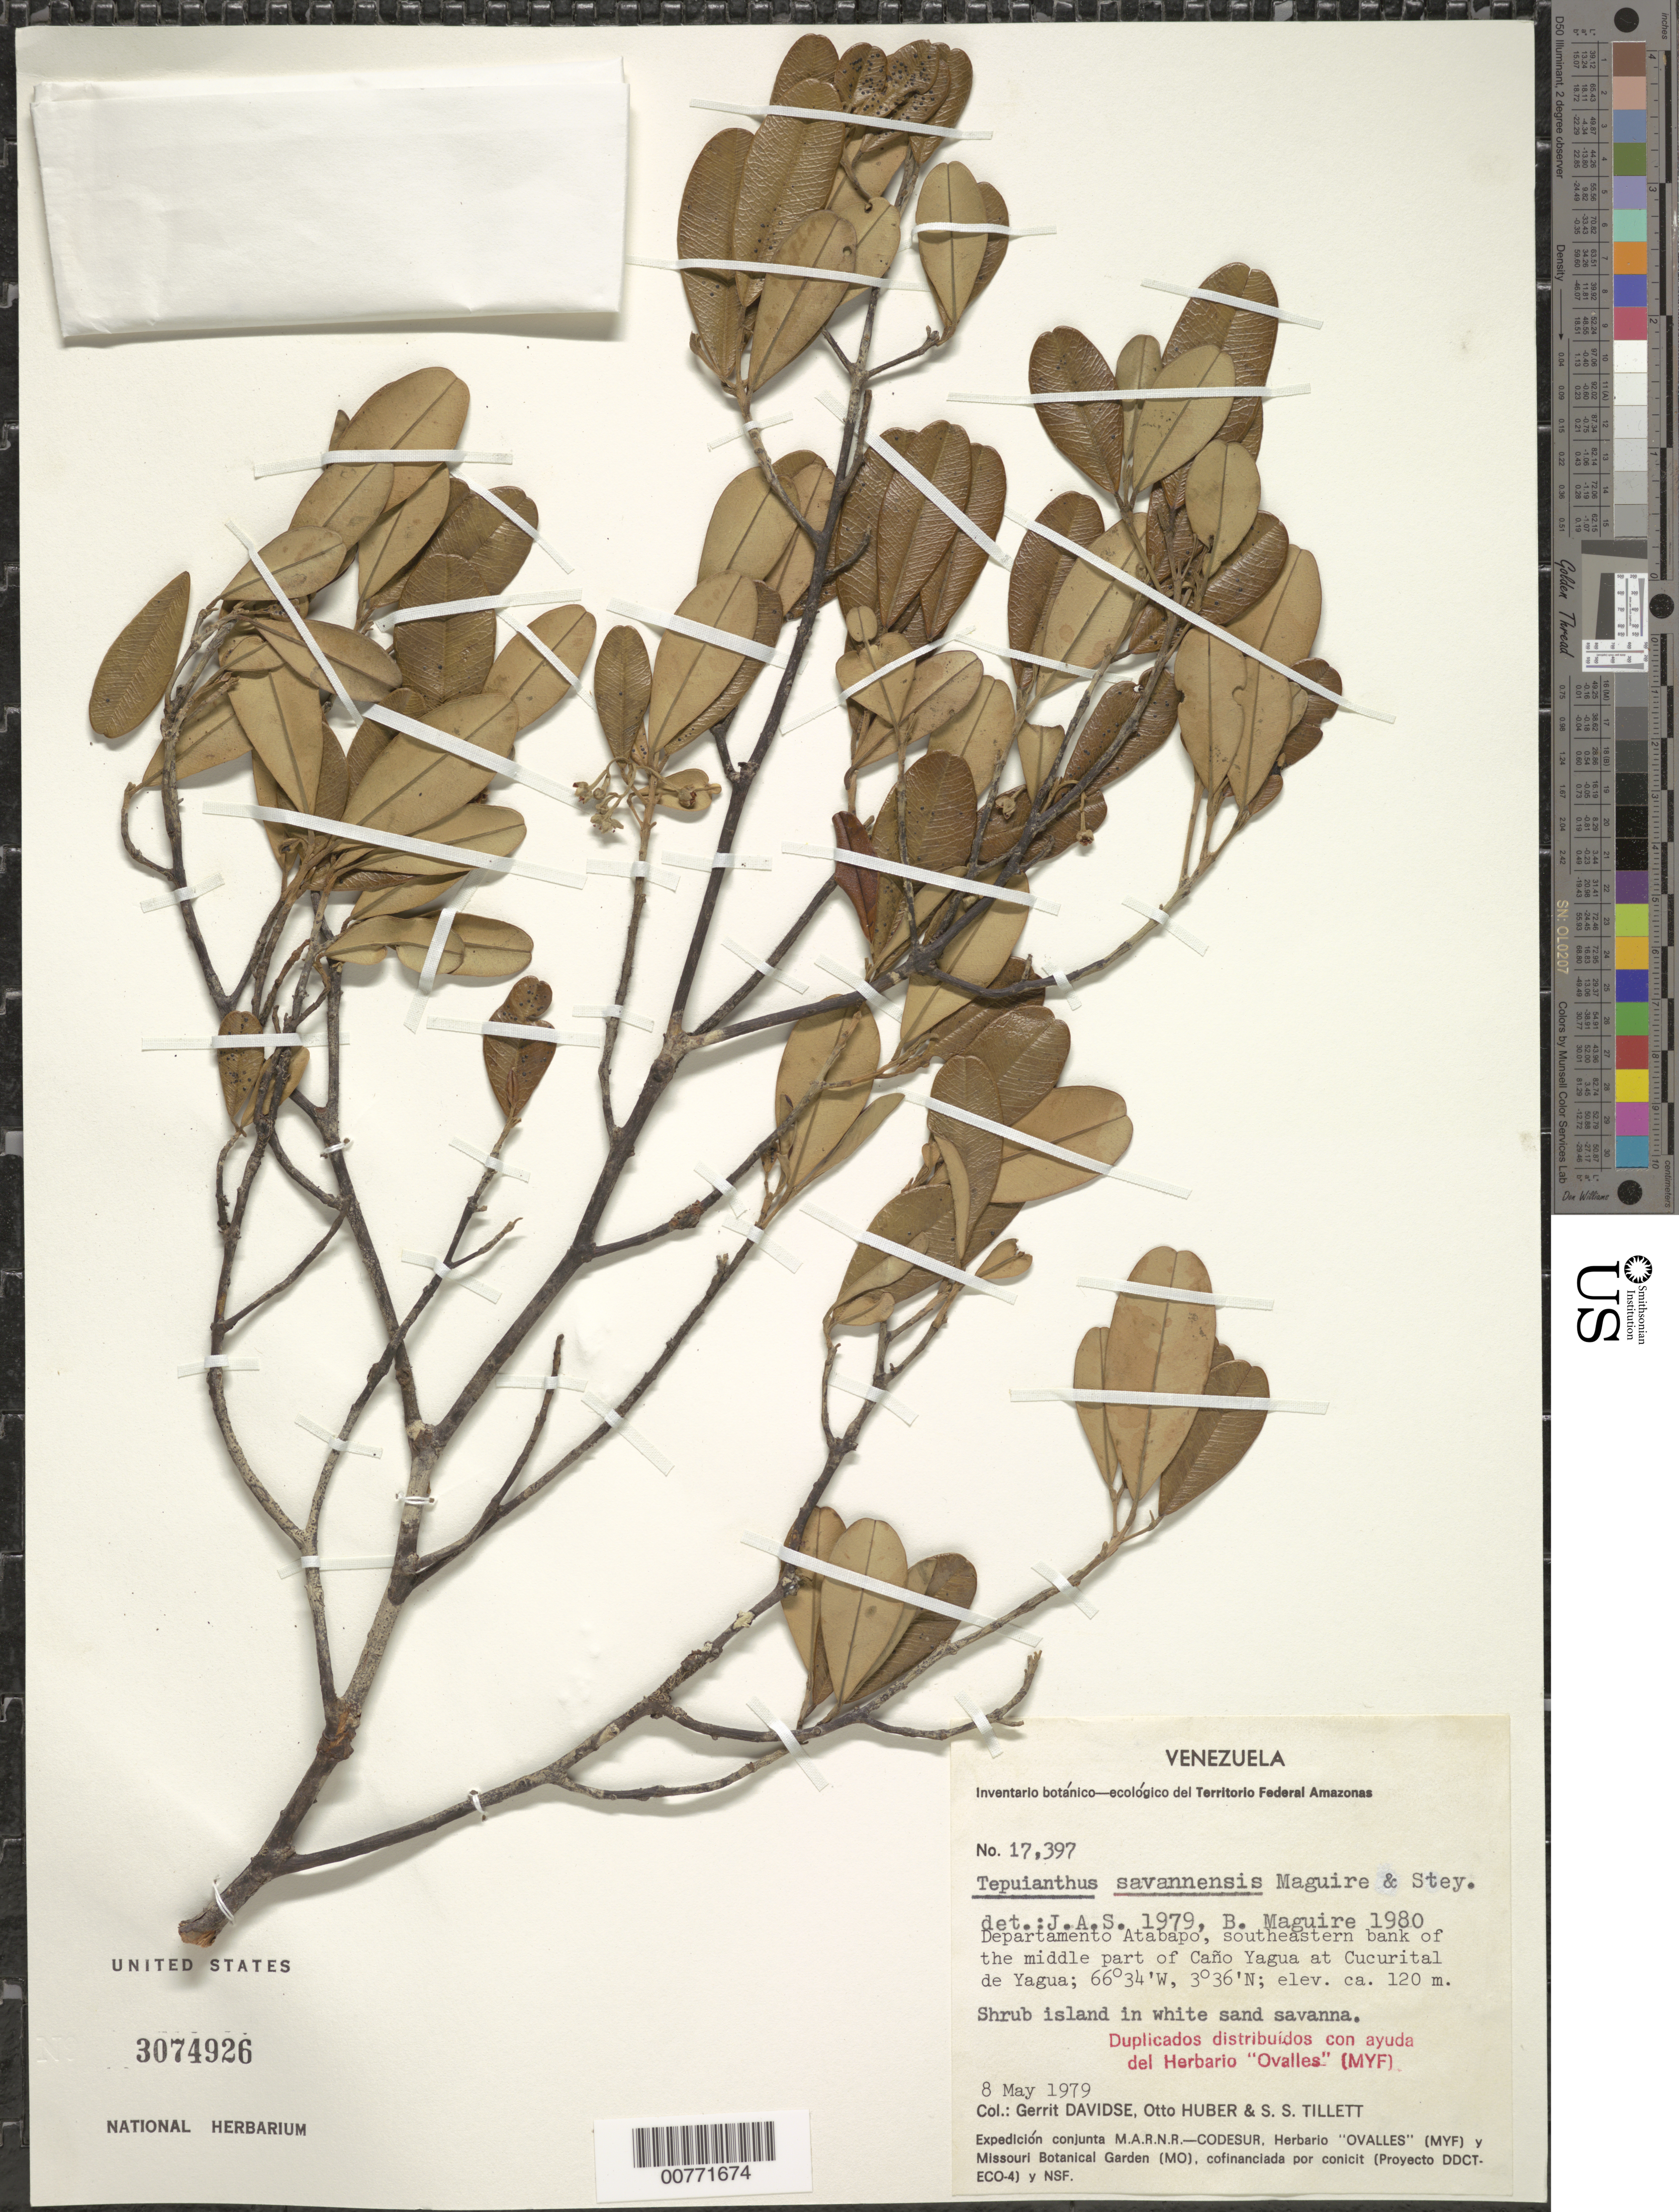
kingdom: Plantae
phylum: Tracheophyta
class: Magnoliopsida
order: Malvales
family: Thymelaeaceae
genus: Tepuianthus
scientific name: Tepuianthus savannensis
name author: Maguire & Steyerm.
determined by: Maguire, Bassett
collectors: G. Davidse, O. Huber & S. S. Tillett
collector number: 17397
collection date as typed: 8-May-79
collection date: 1979-05-08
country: Venezuela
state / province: Amazonas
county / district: Atabapo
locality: Cucurital de Yagua, SE bank of the middle part of Caño Yagua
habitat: Shrub island in white sand savanna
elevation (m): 120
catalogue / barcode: US 3074926